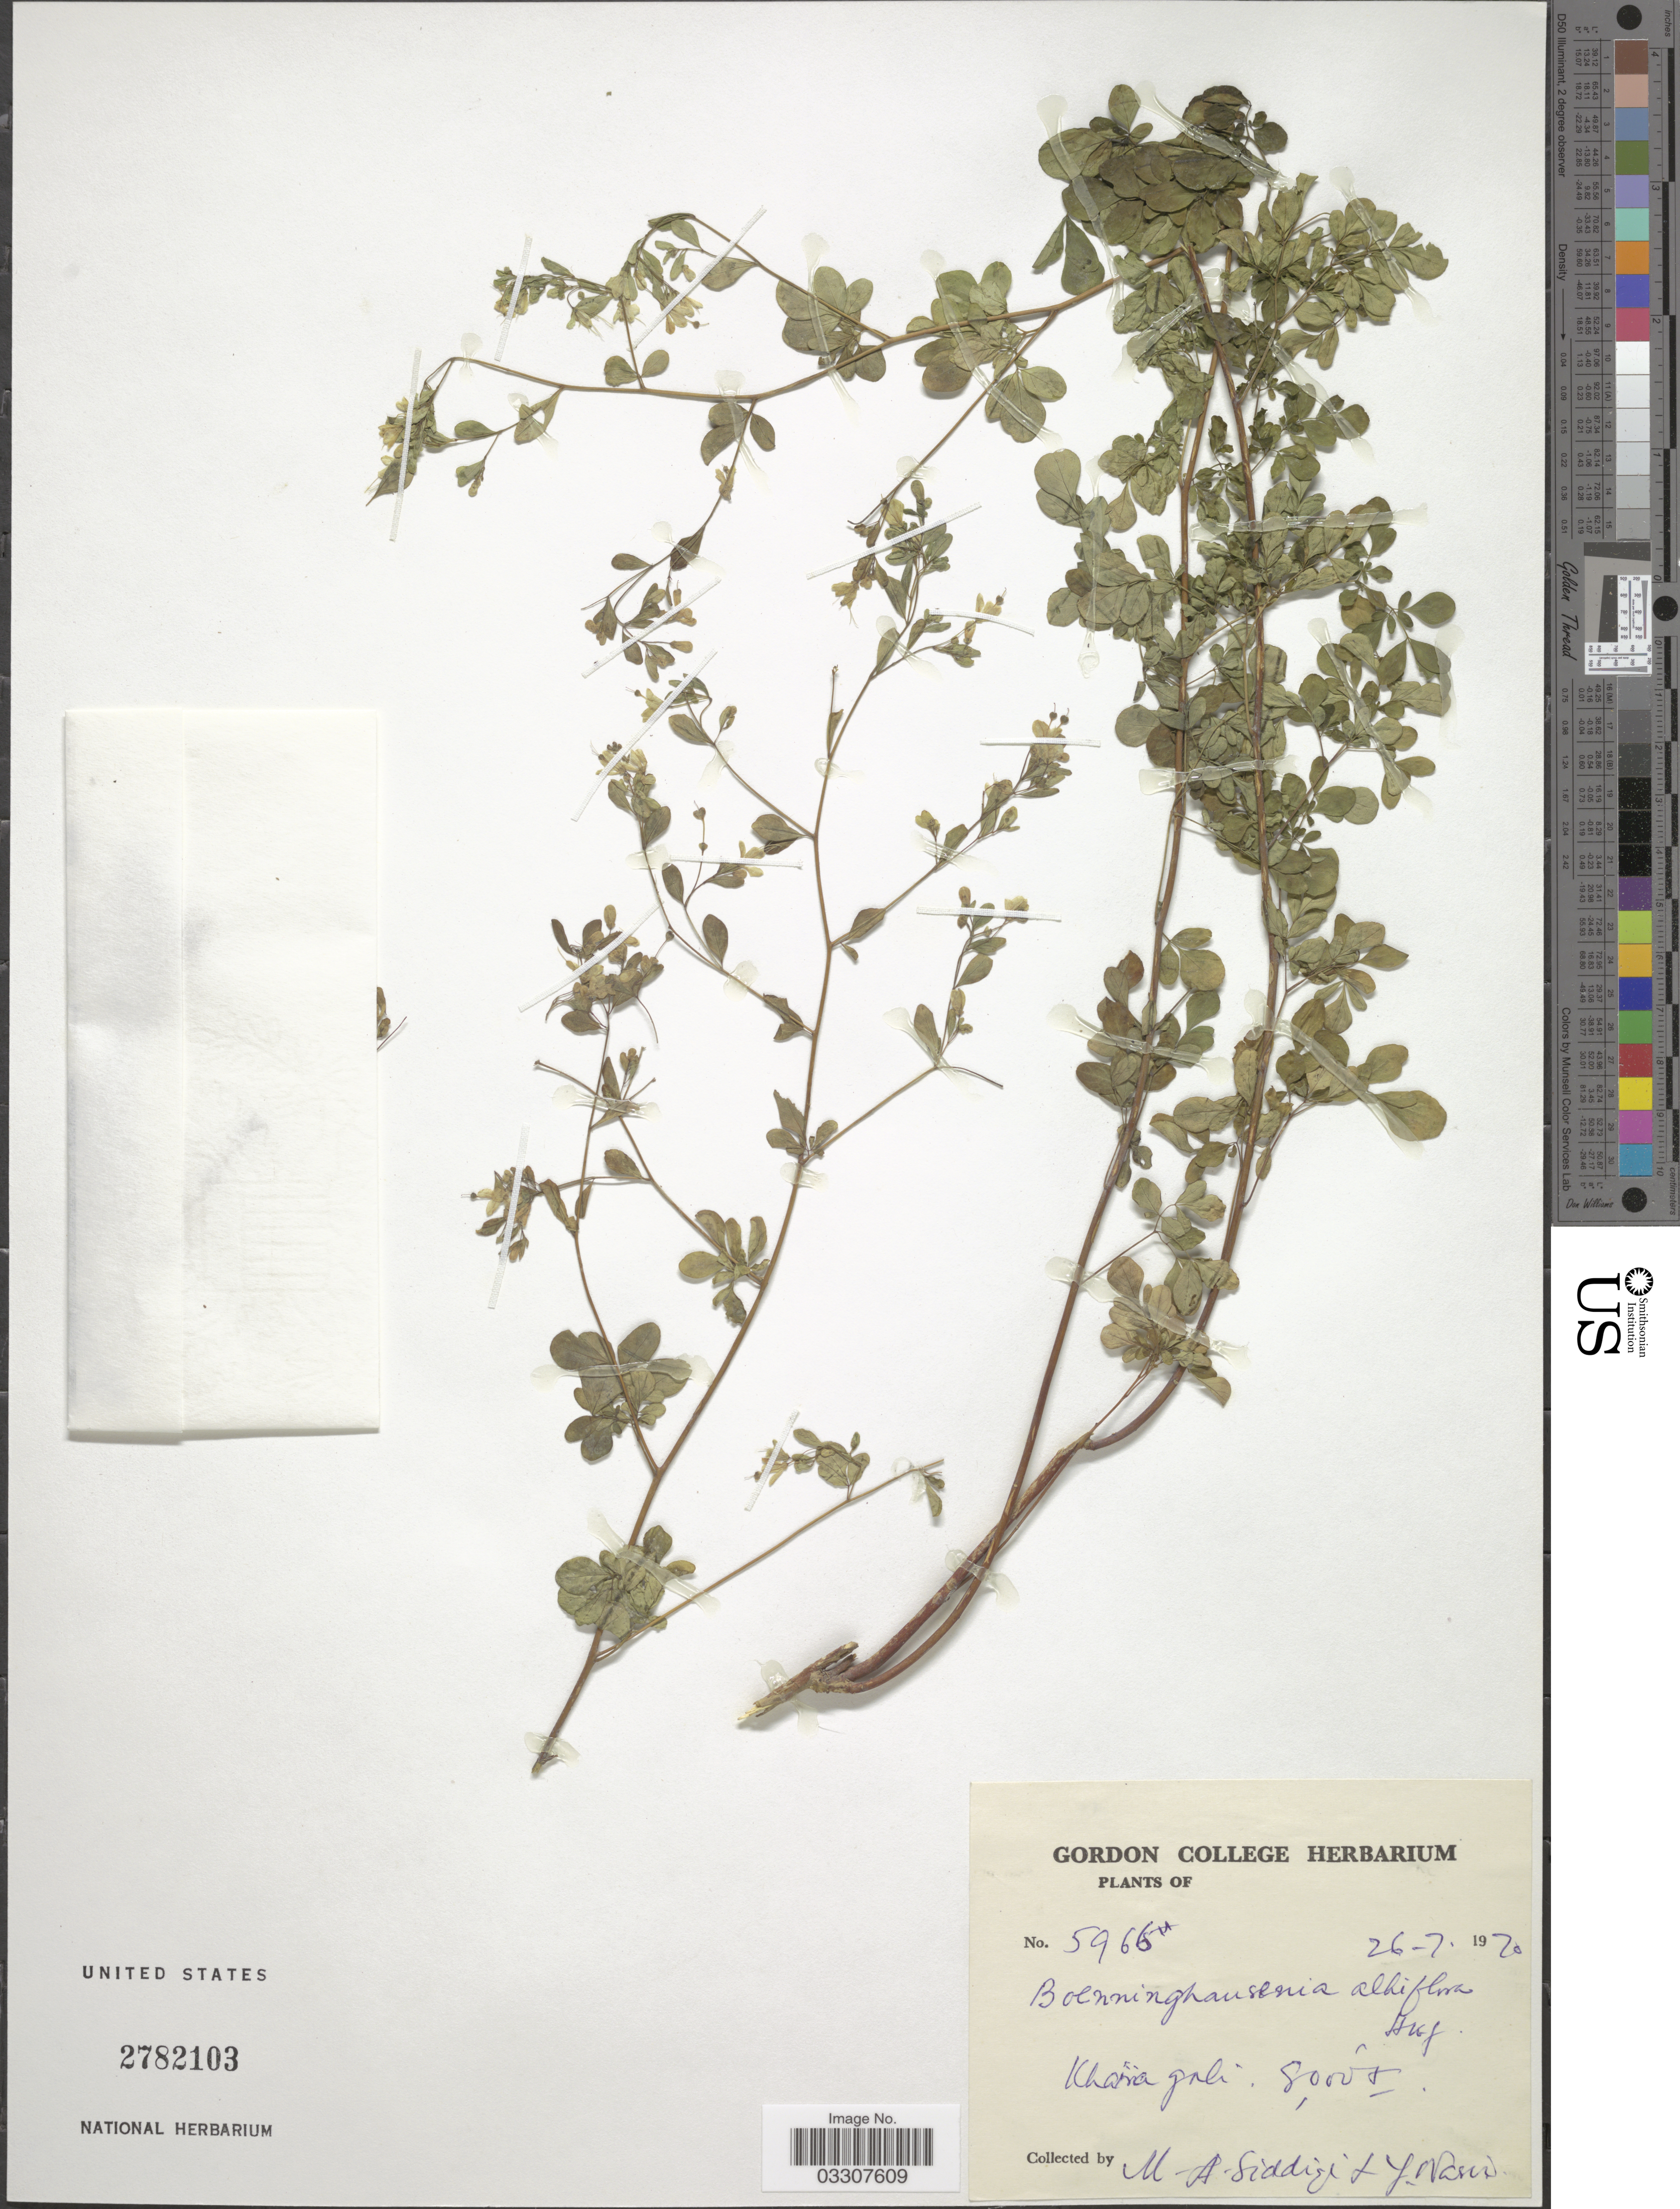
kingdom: Plantae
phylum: Tracheophyta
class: Magnoliopsida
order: Sapindales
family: Rutaceae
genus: Boenninghausenia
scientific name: Boenninghausenia albiflora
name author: (Hook.) Meisn.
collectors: M. Siddiqi & Y. Nasir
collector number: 5966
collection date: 1970-07-26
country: Pakistan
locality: Khaira gali.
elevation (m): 2438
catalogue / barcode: US 2782103